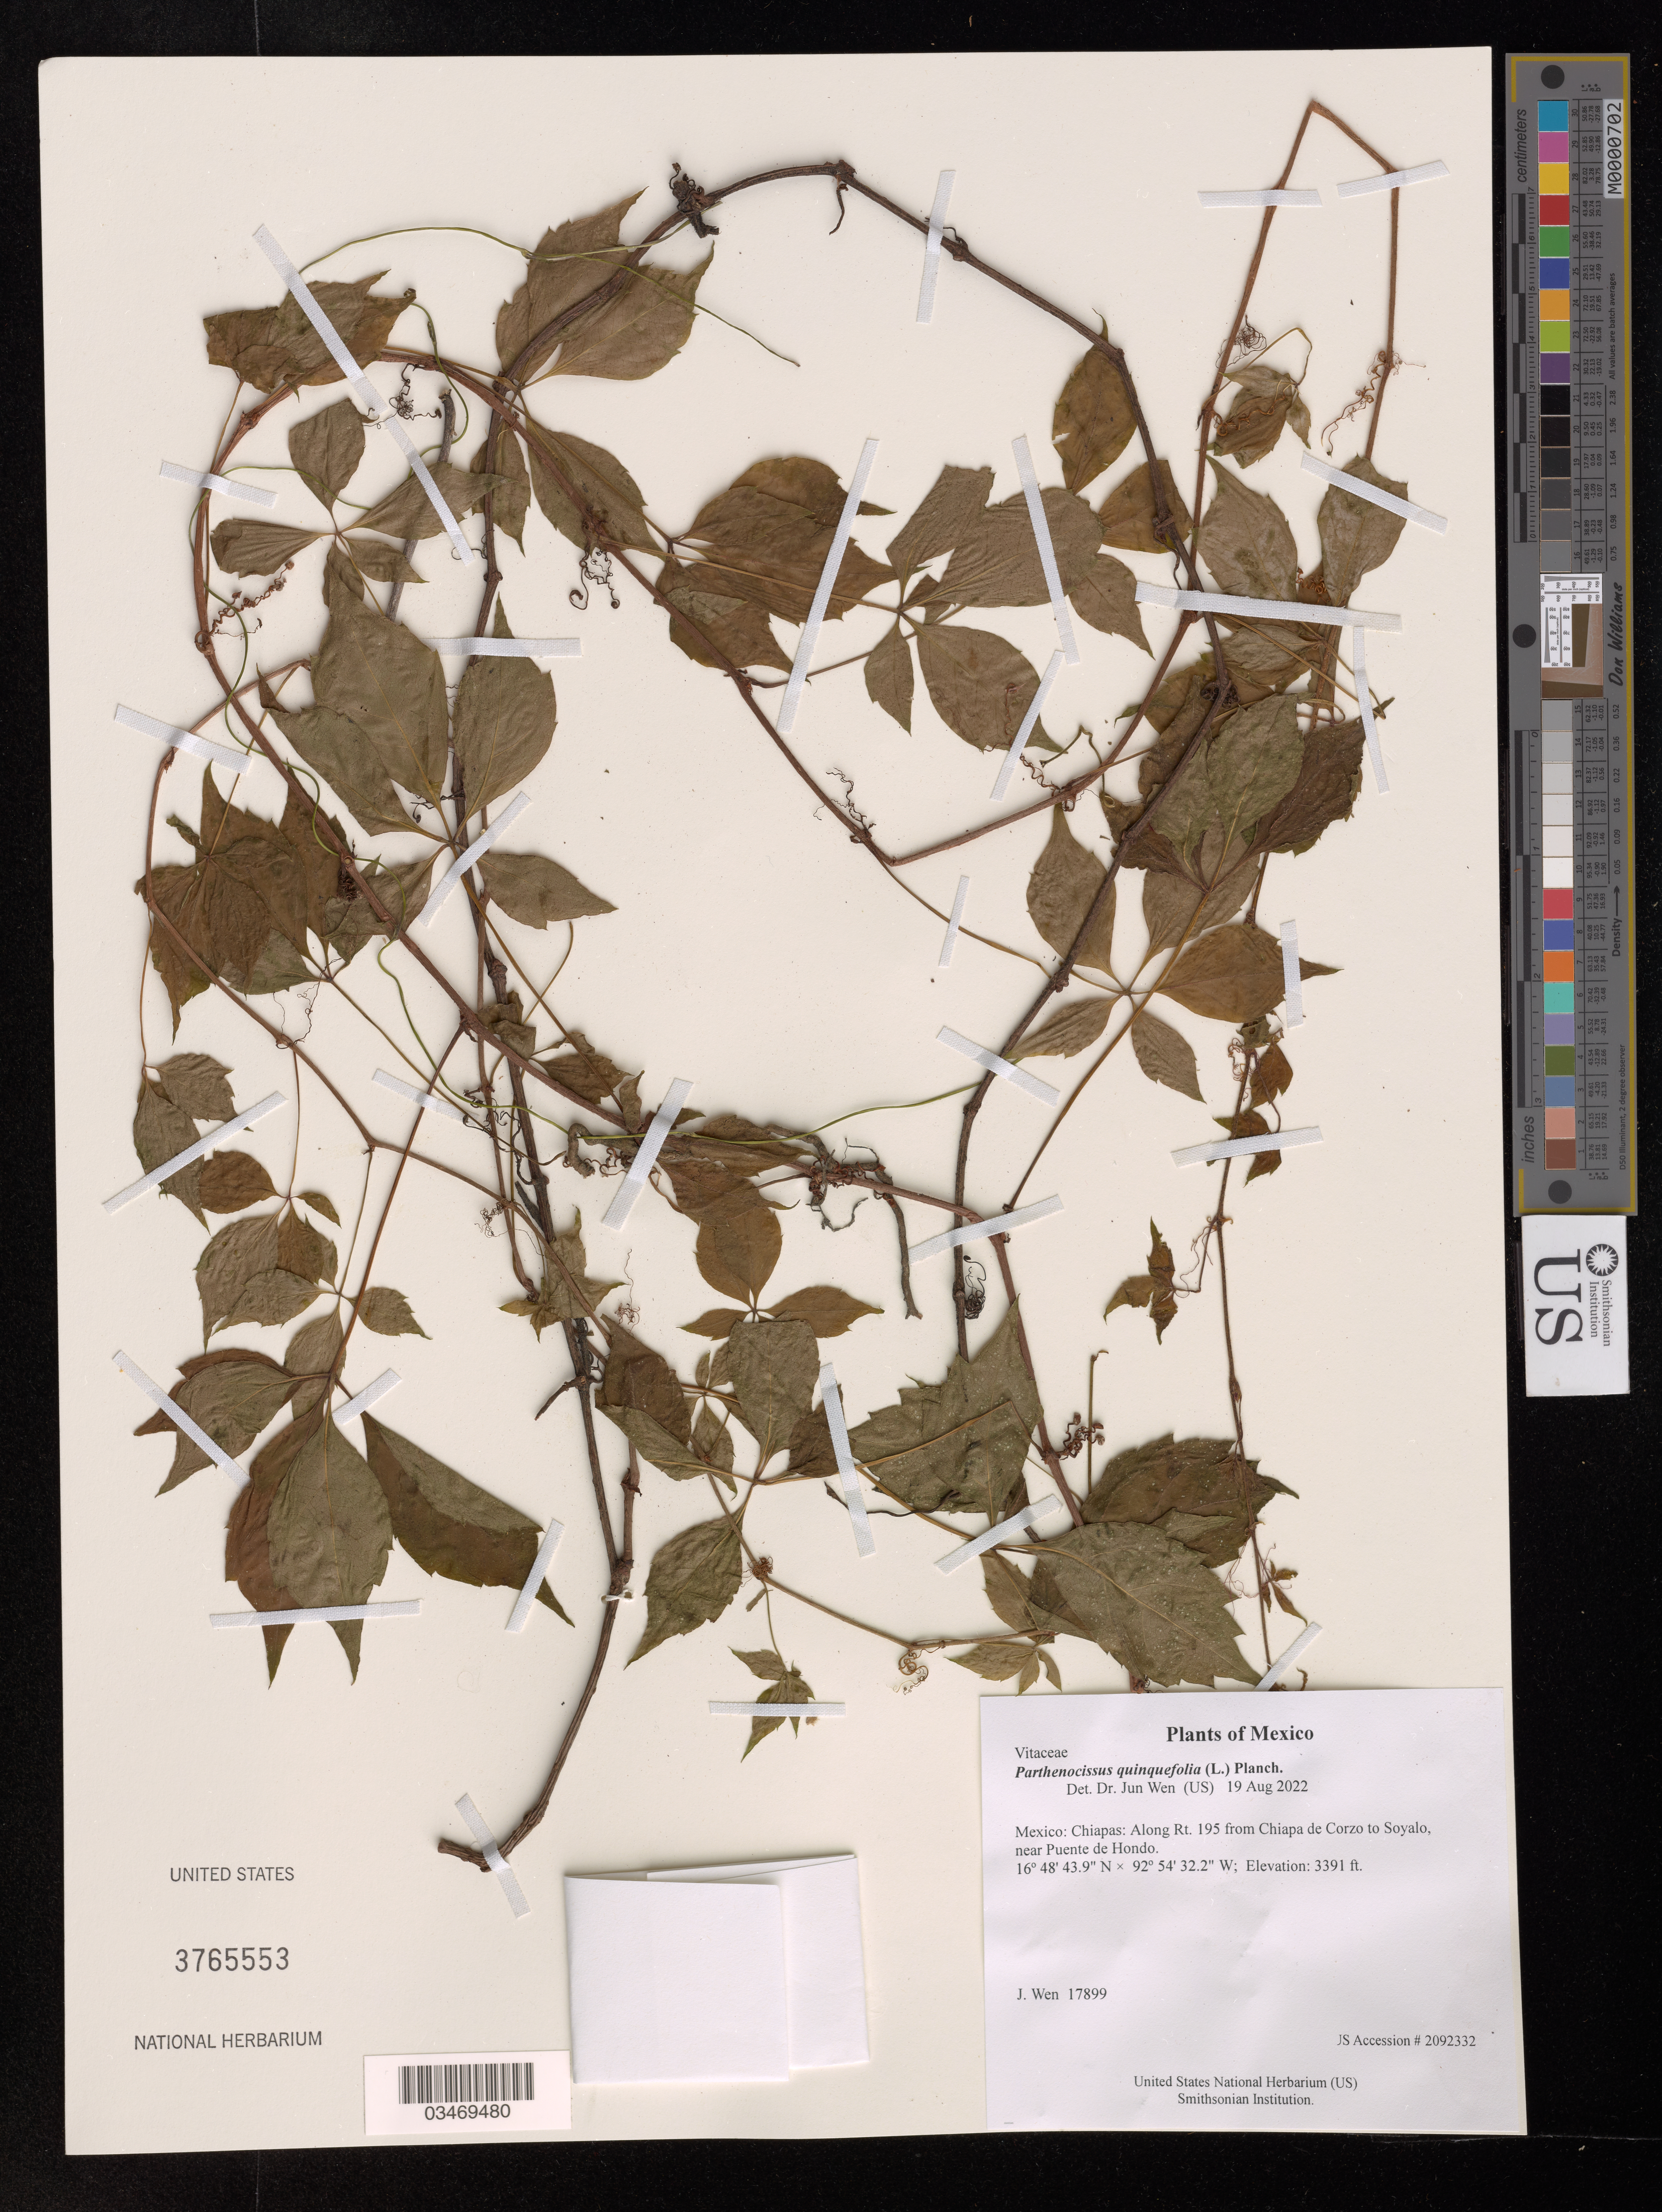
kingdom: Plantae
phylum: Tracheophyta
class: Magnoliopsida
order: Vitales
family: Vitaceae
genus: Parthenocissus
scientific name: Parthenocissus quinquefolia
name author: (L.) Planch.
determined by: Wen, Jun, (BOT), Smithsonian Institution - National Museum of Natural History (UNITED STATES)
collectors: J. Wen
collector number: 17899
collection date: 2022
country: Mexico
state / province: Chiapas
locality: Along Rt. 195 from Chiapa de Corzo to Soyalo, near Puente de Hondo.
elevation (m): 1034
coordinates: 16 48.731 N, 92 54.536 W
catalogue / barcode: US 3765553